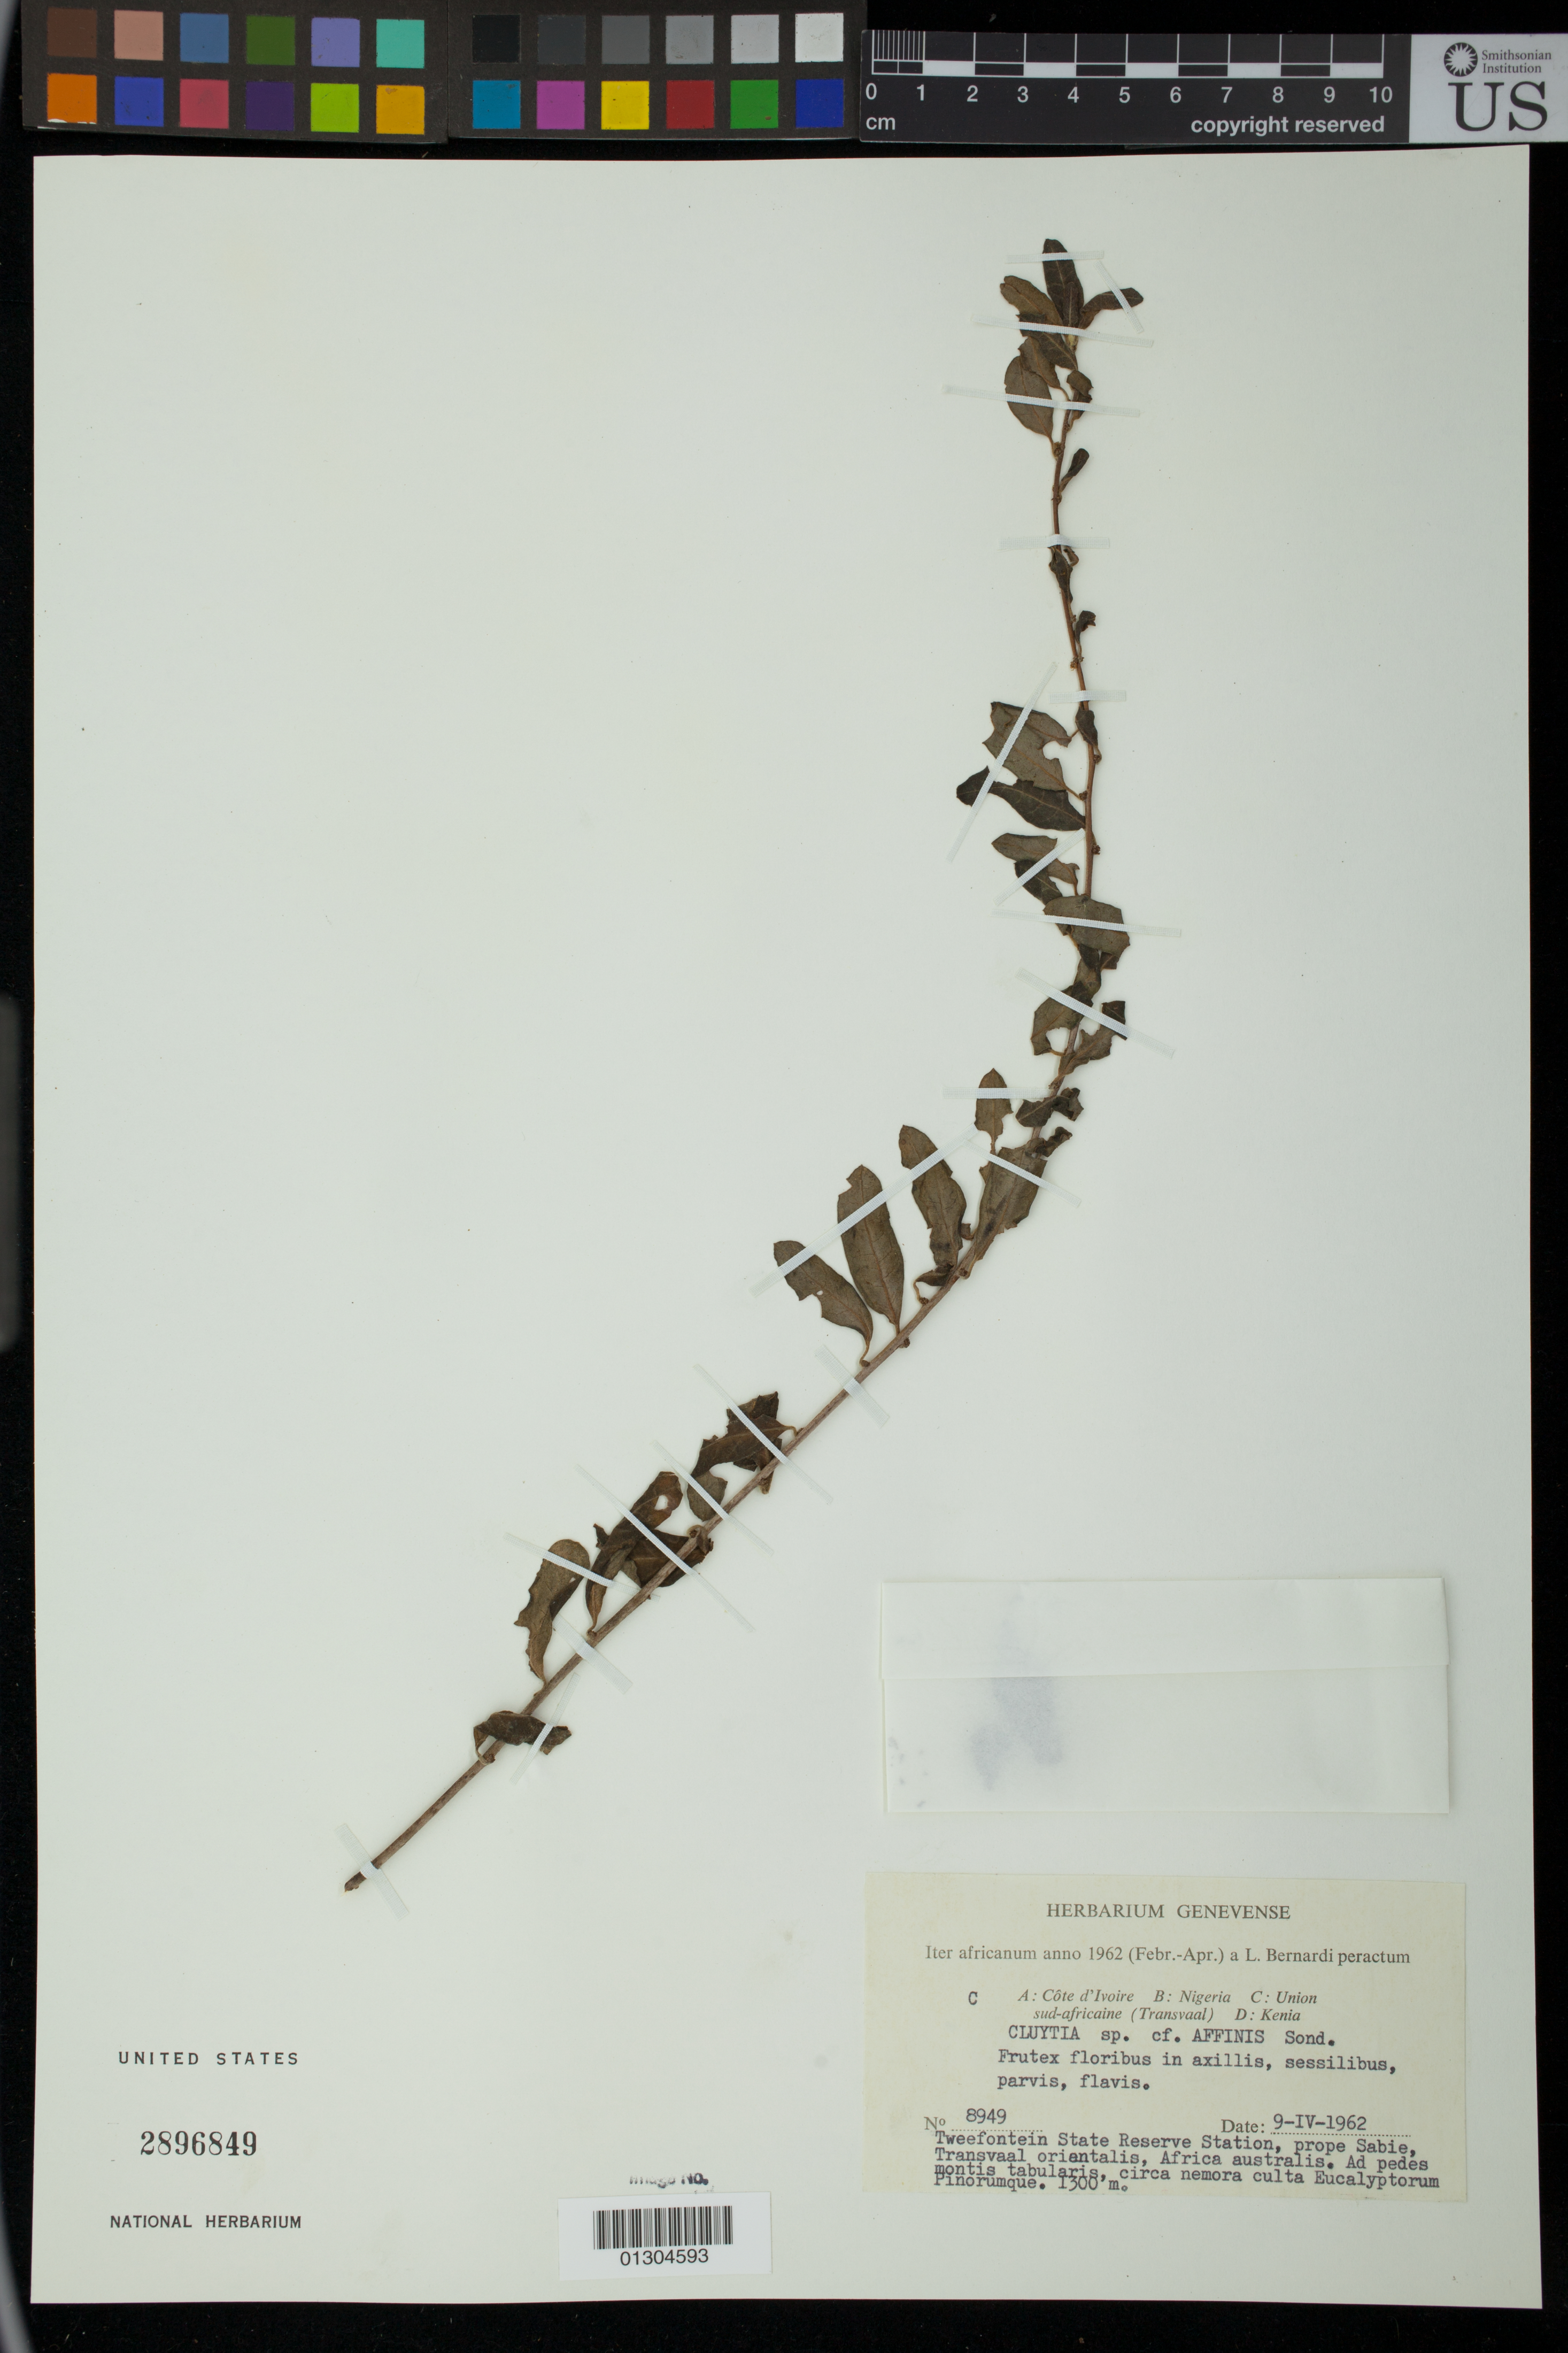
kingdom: Plantae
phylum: Tracheophyta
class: Magnoliopsida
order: Malpighiales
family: Peraceae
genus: Clutia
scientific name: Clutia affinis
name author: Sond.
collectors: L. Bernardi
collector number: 8949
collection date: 1962-04-09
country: South Africa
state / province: Mpumalanga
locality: Tweefontein State Reserve Station, prope Sabie, Transvaal orientalis, Africa australis.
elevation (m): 1300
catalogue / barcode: US 2896849